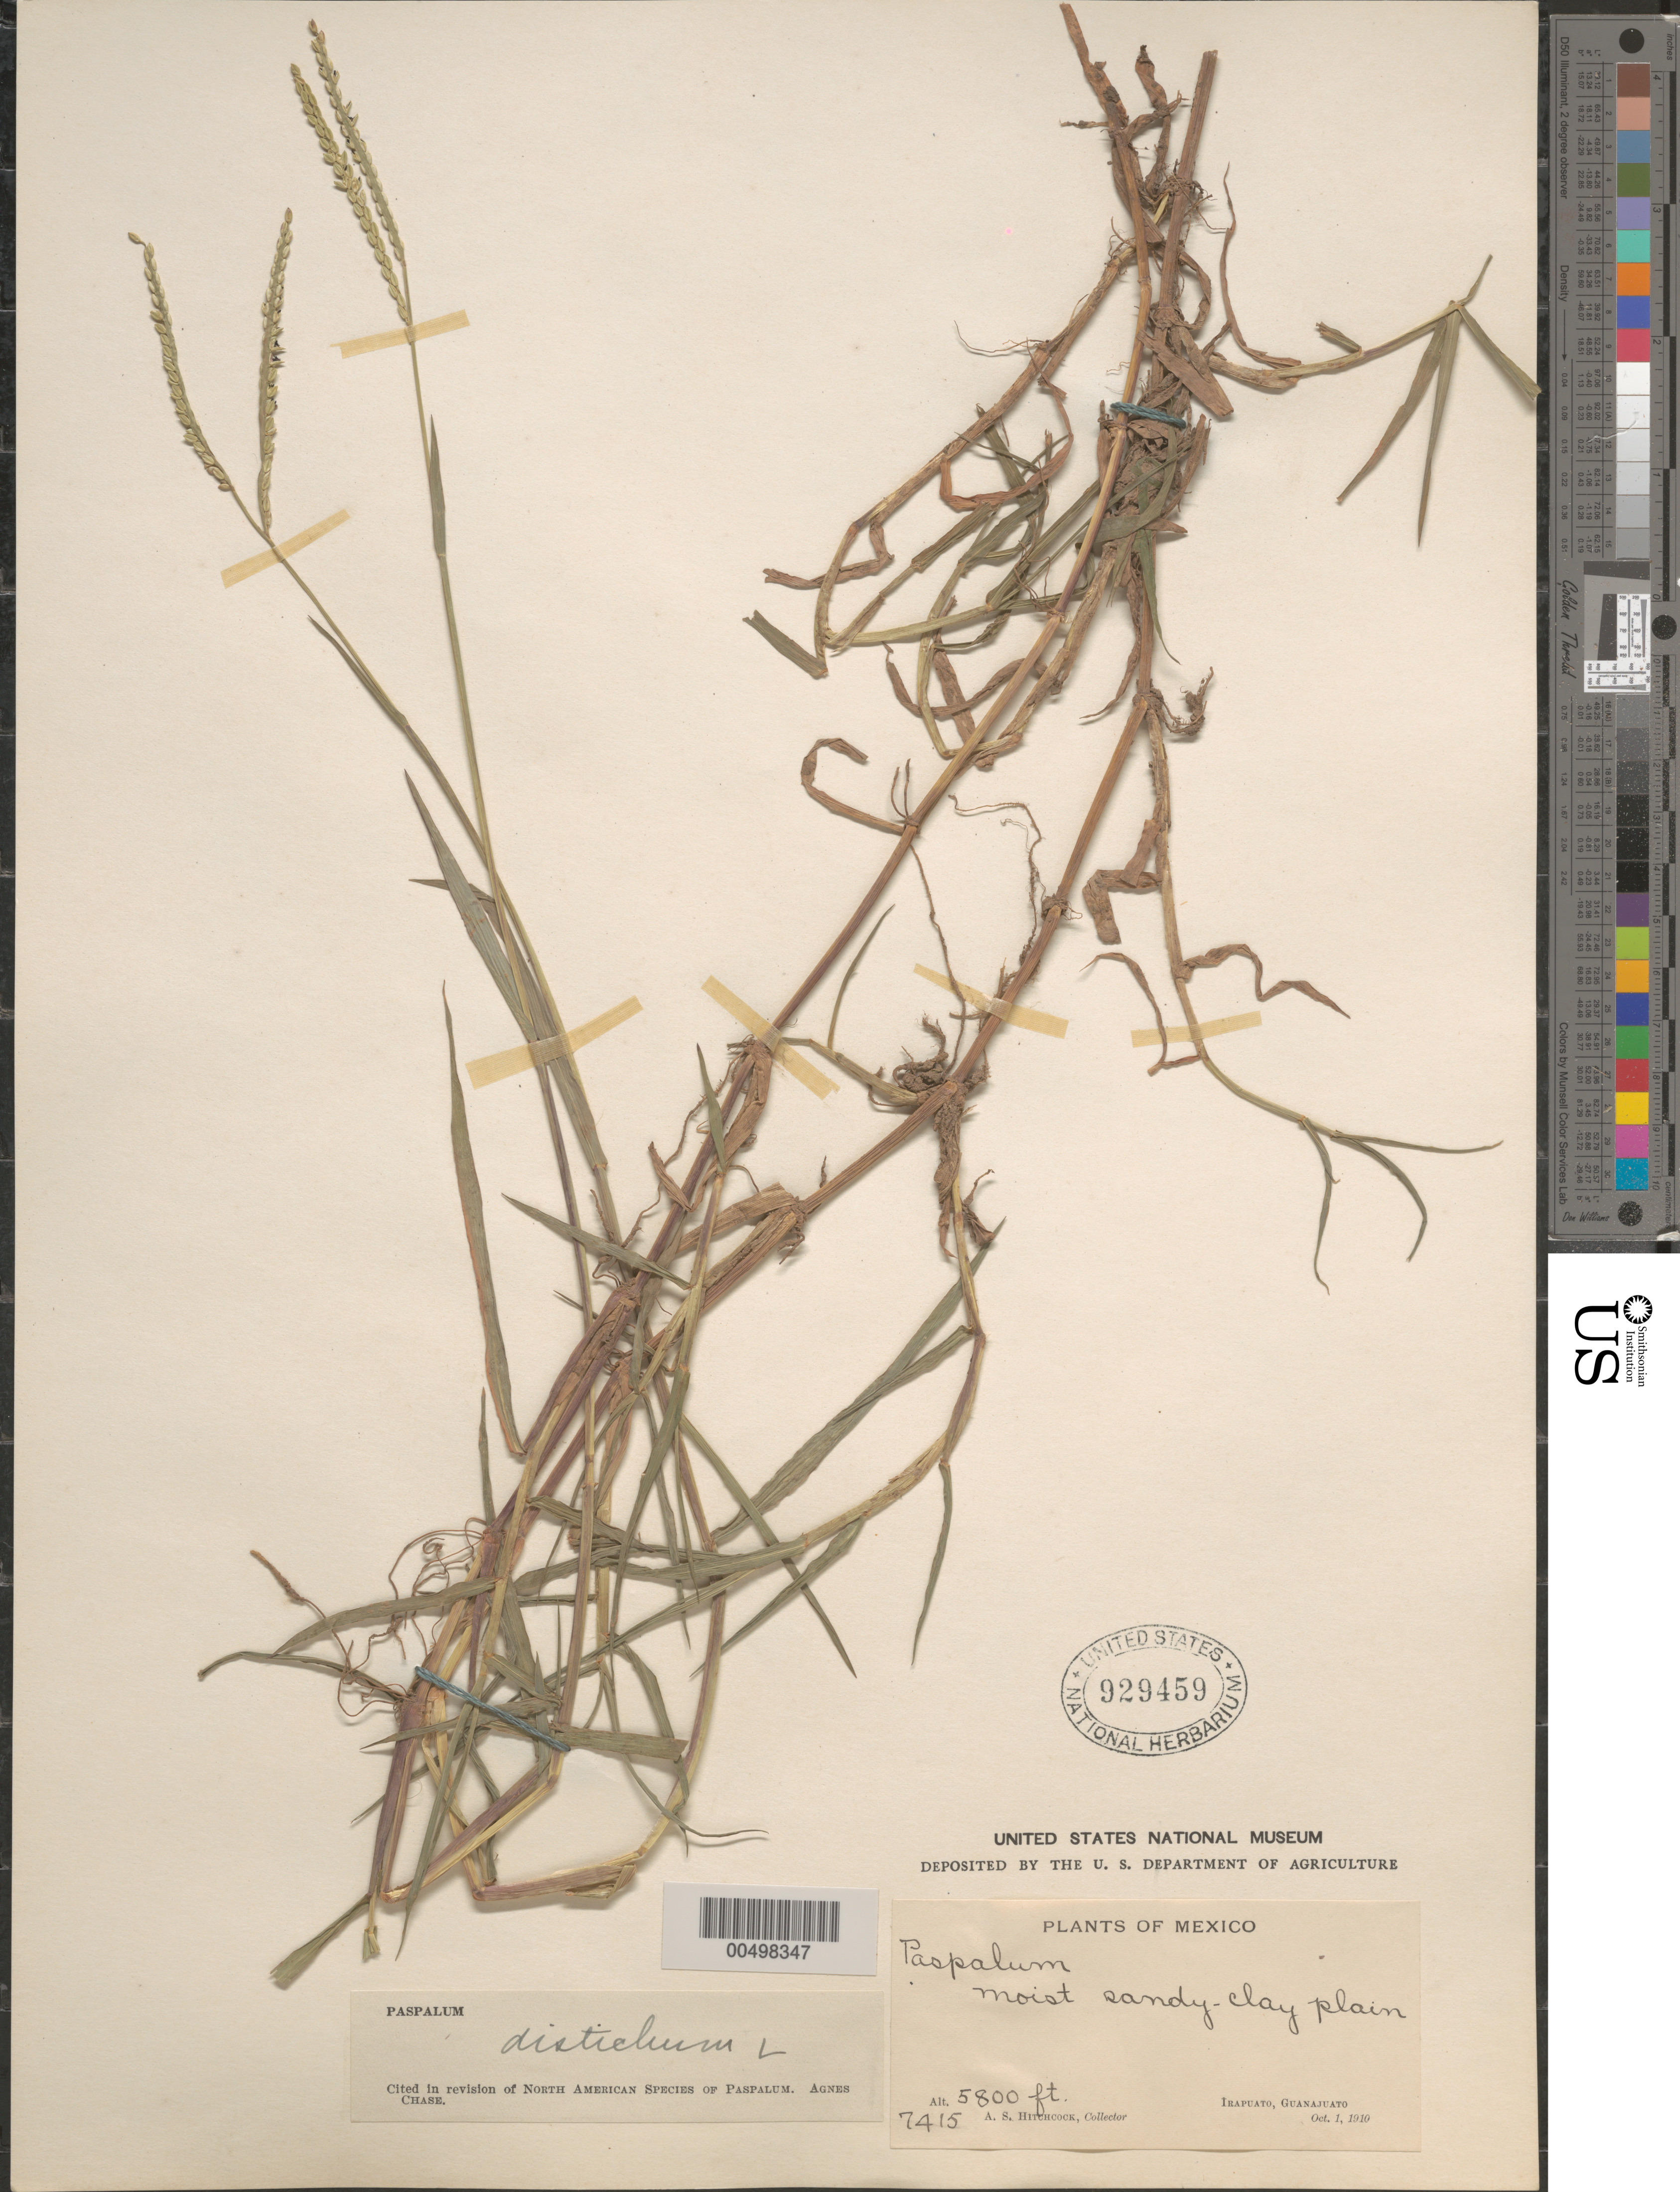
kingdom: Plantae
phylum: Tracheophyta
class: Liliopsida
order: Poales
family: Poaceae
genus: Paspalum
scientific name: Paspalum paspaloides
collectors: A. S. Hitchcock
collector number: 7415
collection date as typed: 1 Oct 1910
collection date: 1910-10-01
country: Mexico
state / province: Guanajuato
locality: Irapuato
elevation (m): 1768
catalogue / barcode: US 929459